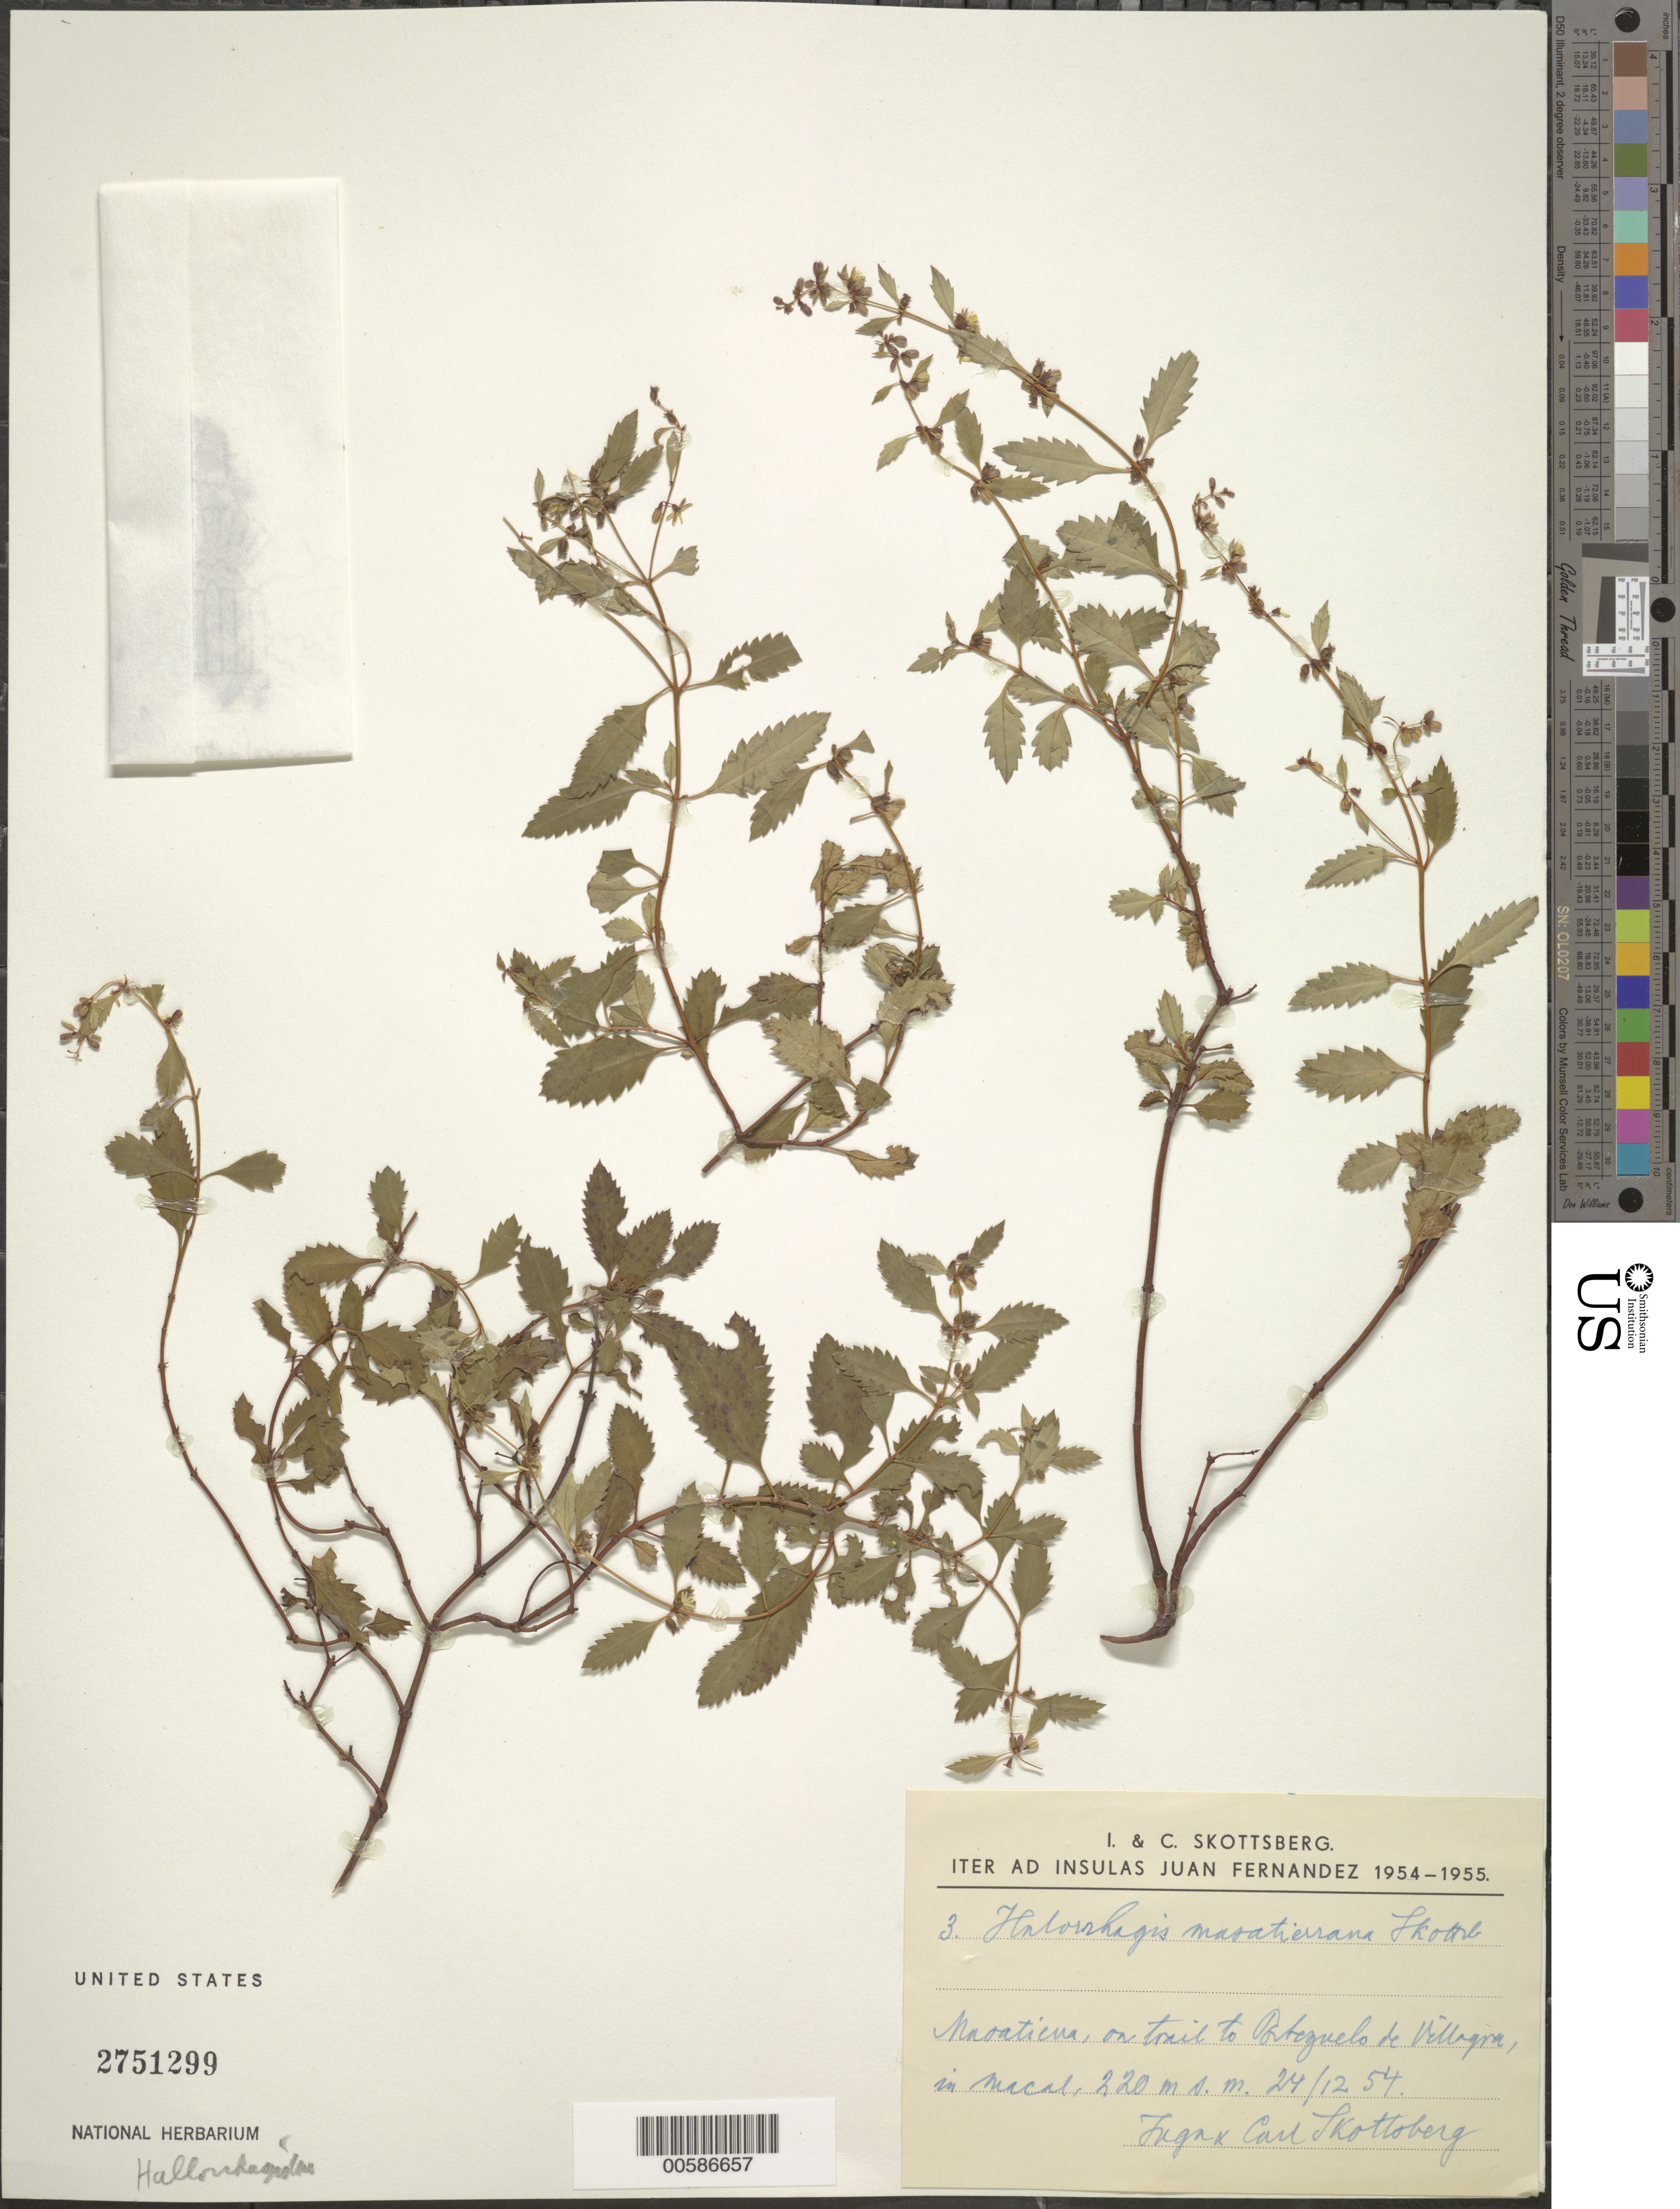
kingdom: Plantae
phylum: Tracheophyta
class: Magnoliopsida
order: Saxifragales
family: Haloragaceae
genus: Haloragis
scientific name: Haloragis masatierrana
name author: Skottsb.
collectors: I. Skottsberg & C. Skottsberg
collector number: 3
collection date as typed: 24 Dec 1954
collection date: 1954-12-24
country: Chile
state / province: Valparaíso (V)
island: Islas Juan Fernández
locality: Masatier trail to Portezuela de Villagra in Macal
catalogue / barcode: US 2751299